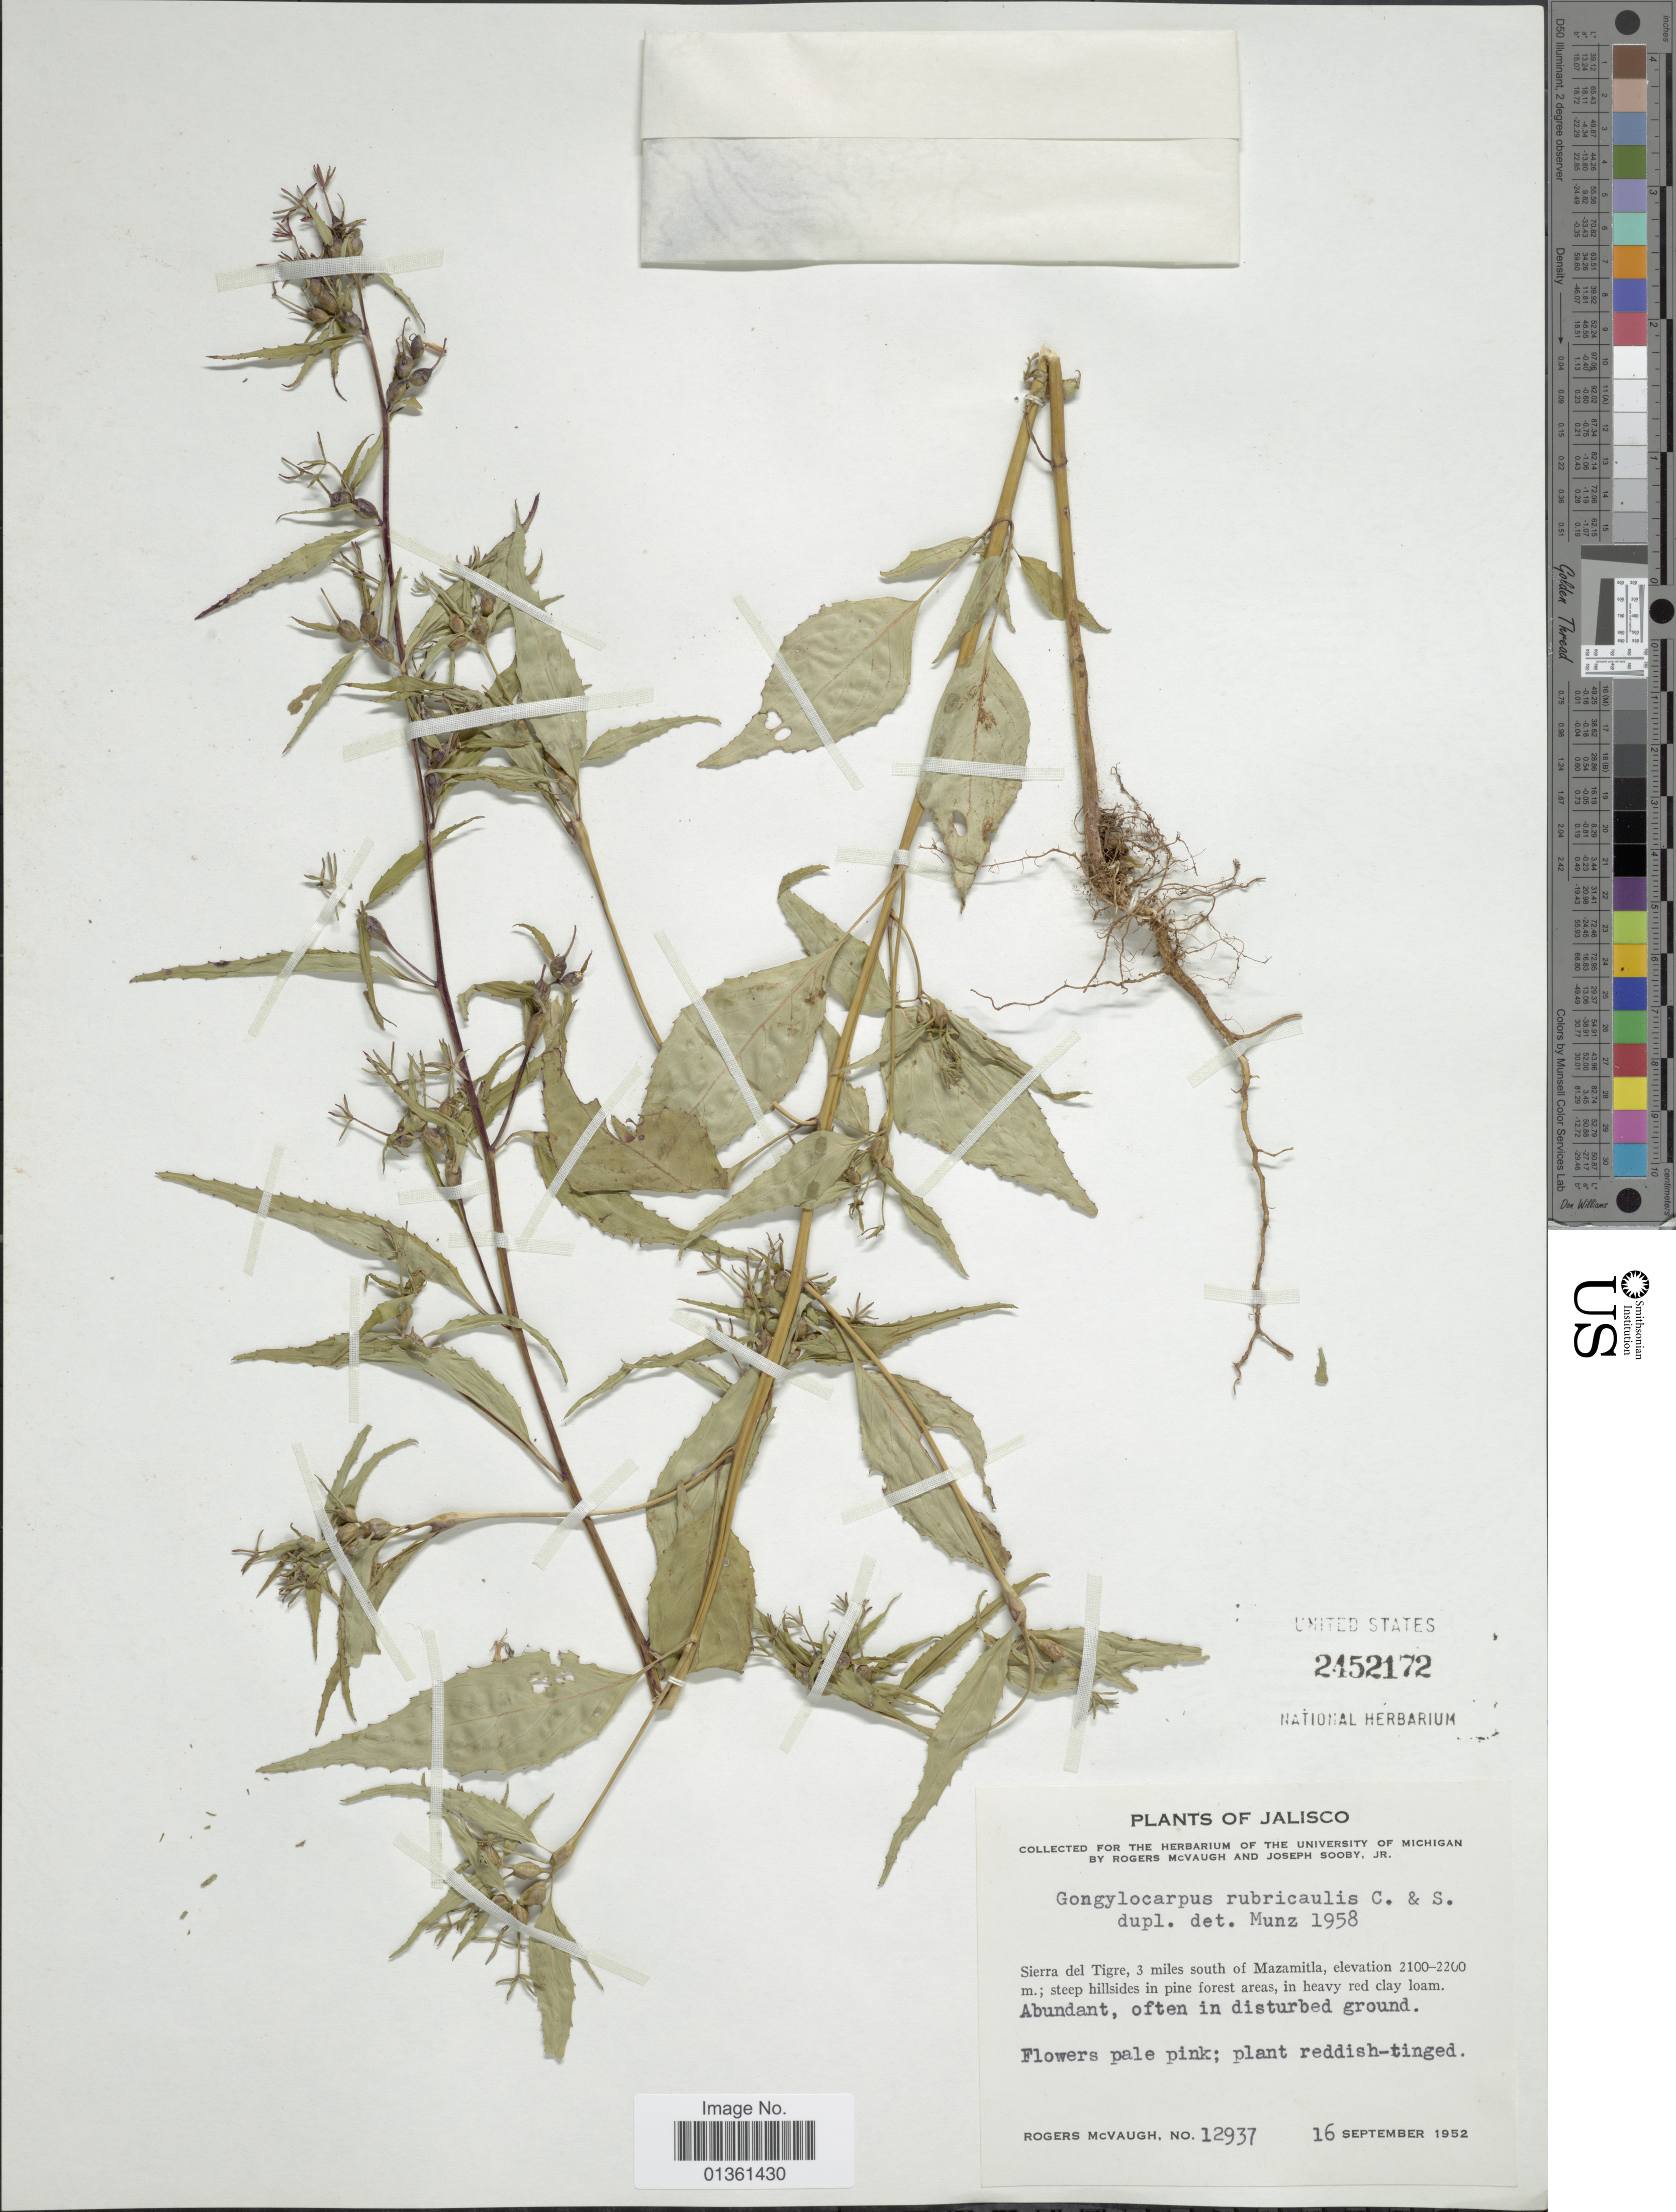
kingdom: Plantae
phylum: Tracheophyta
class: Magnoliopsida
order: Myrtales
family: Onagraceae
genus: Gongylocarpus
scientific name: Gongylocarpus rubricaulis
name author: Schltdl. & Cham.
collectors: R. McVaugh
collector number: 12937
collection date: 1952-09-16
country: Mexico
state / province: Jalisco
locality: Sierra del Tigre, 3 miles south of Mazamitla.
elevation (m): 2100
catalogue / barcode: US 2452172